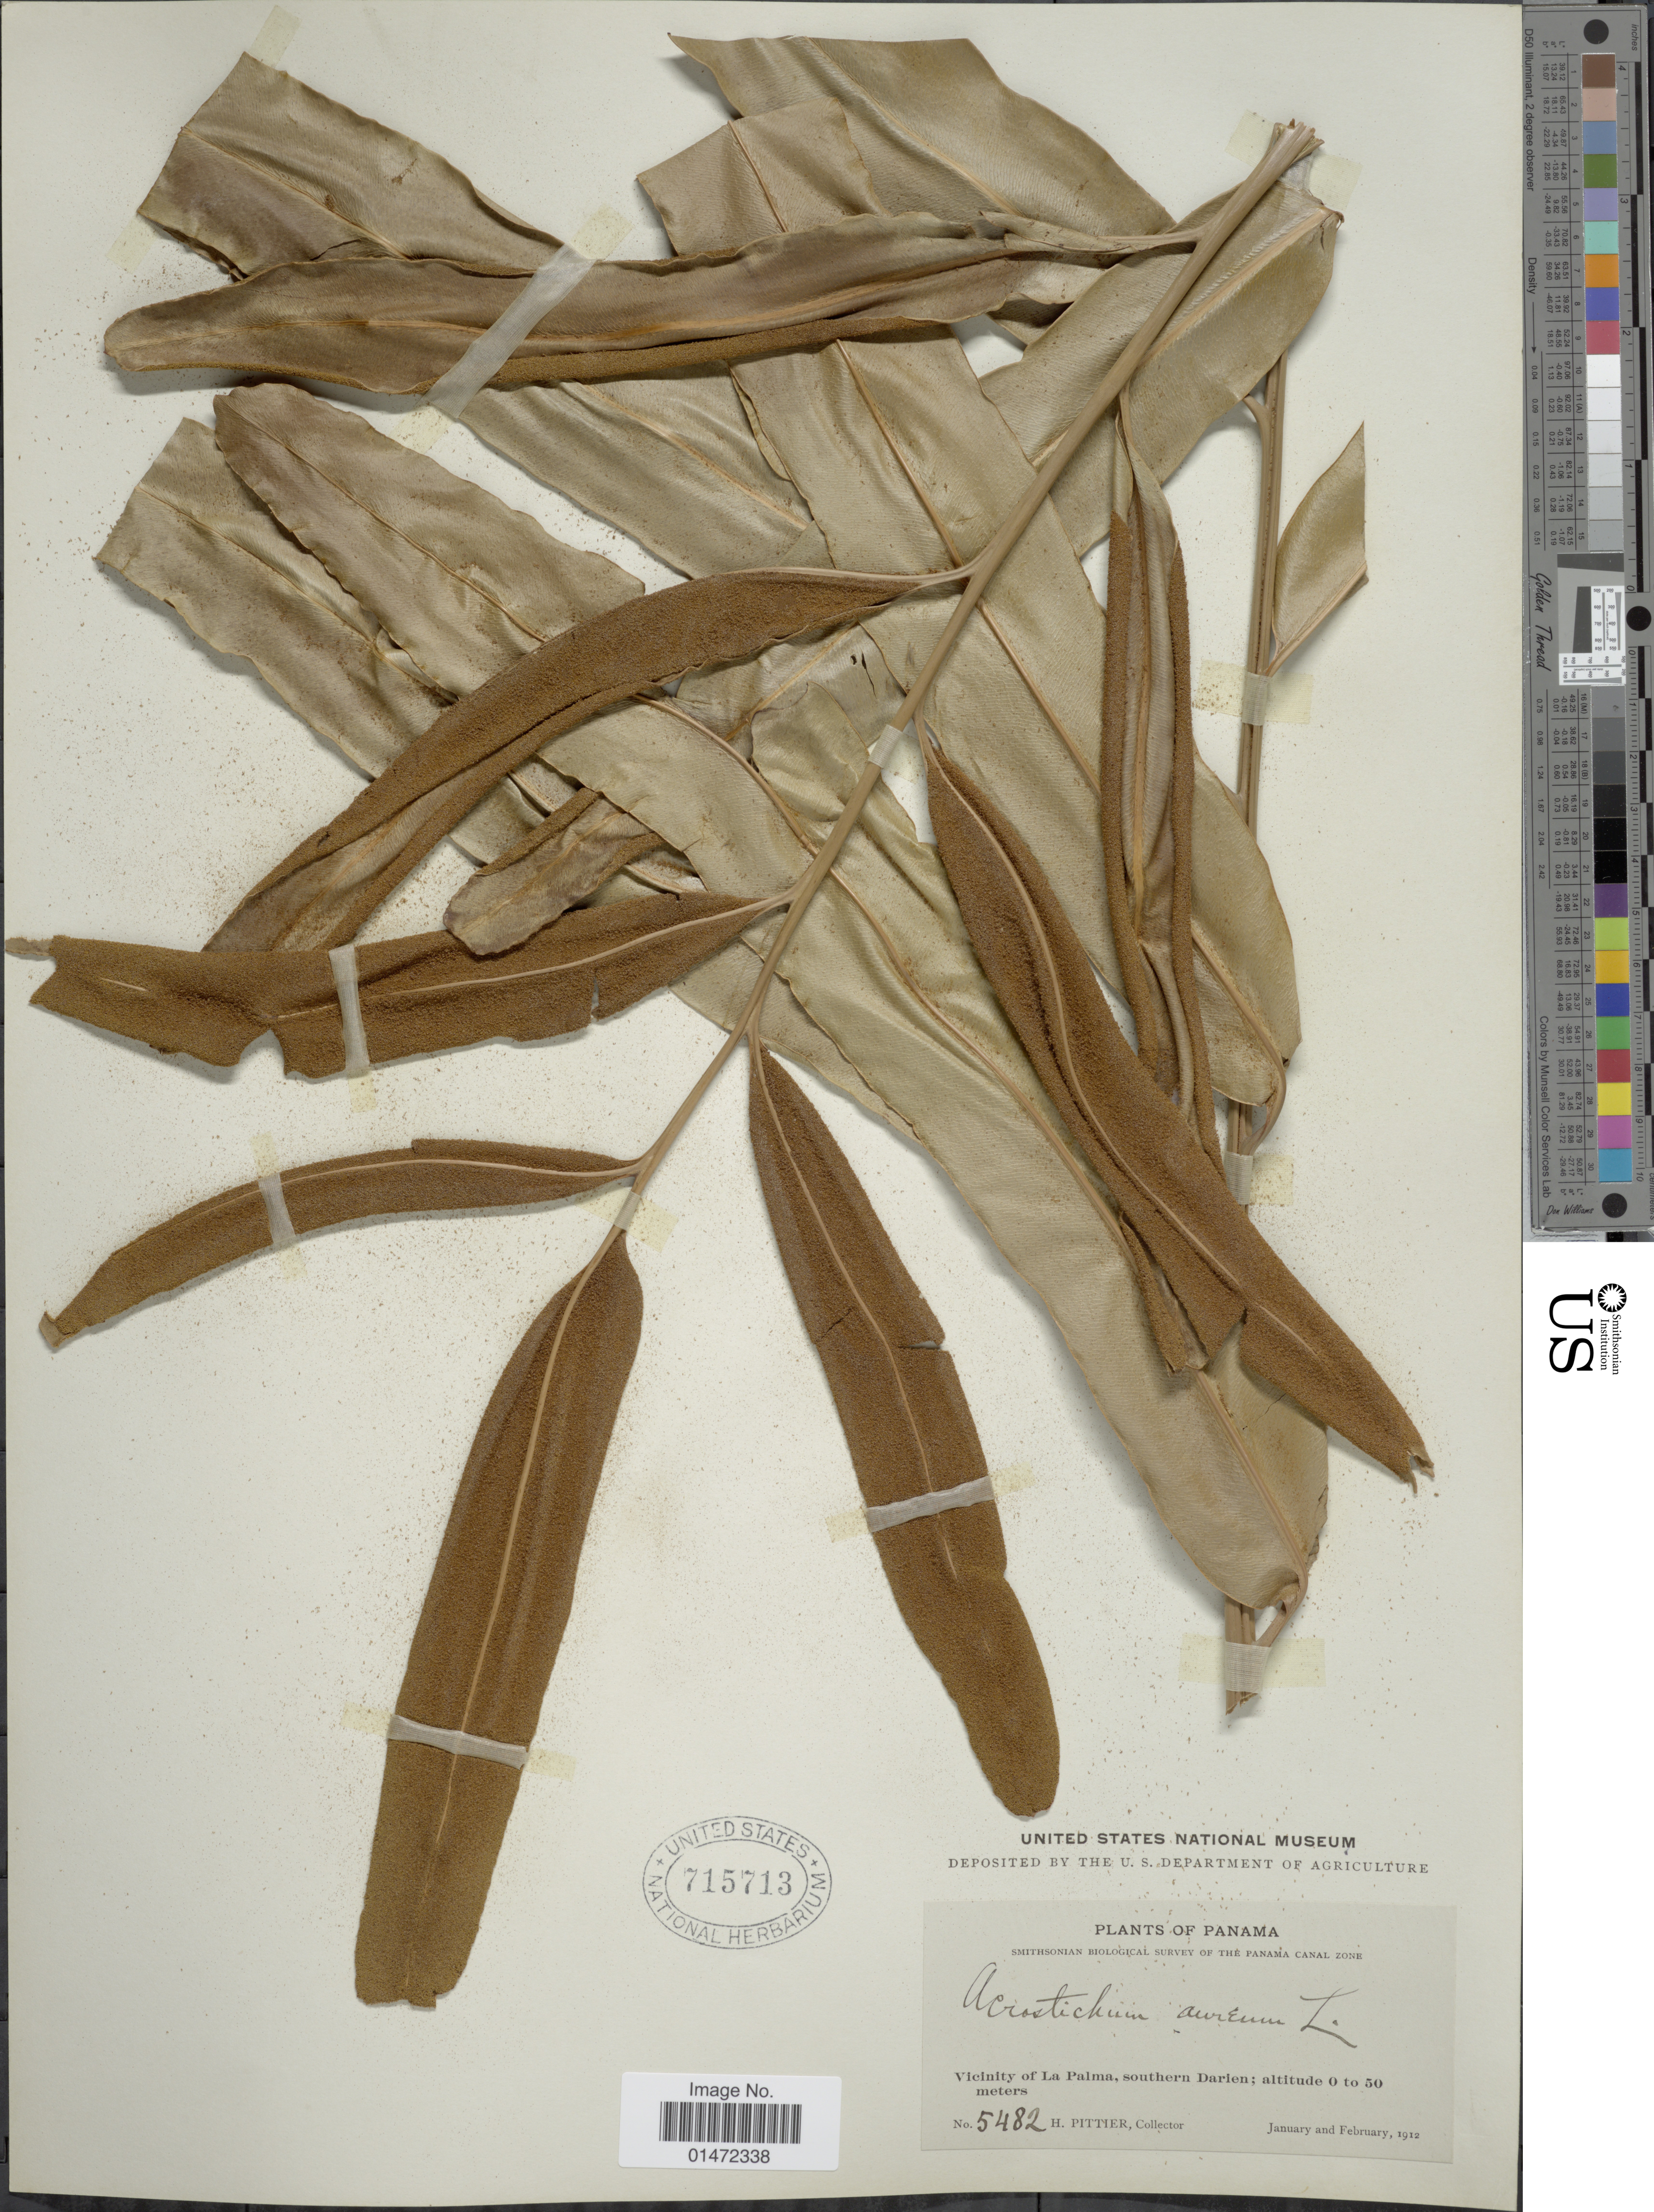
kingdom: Plantae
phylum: Tracheophyta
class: Polypodiopsida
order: Polypodiales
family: Pteridaceae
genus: Acrostichum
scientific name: Acrostichum aureum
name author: L.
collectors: H. F. Pittier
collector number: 5482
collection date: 1912-01/1912-02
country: Panama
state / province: Darién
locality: Vicinity of La Palma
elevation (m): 0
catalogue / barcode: US 715713